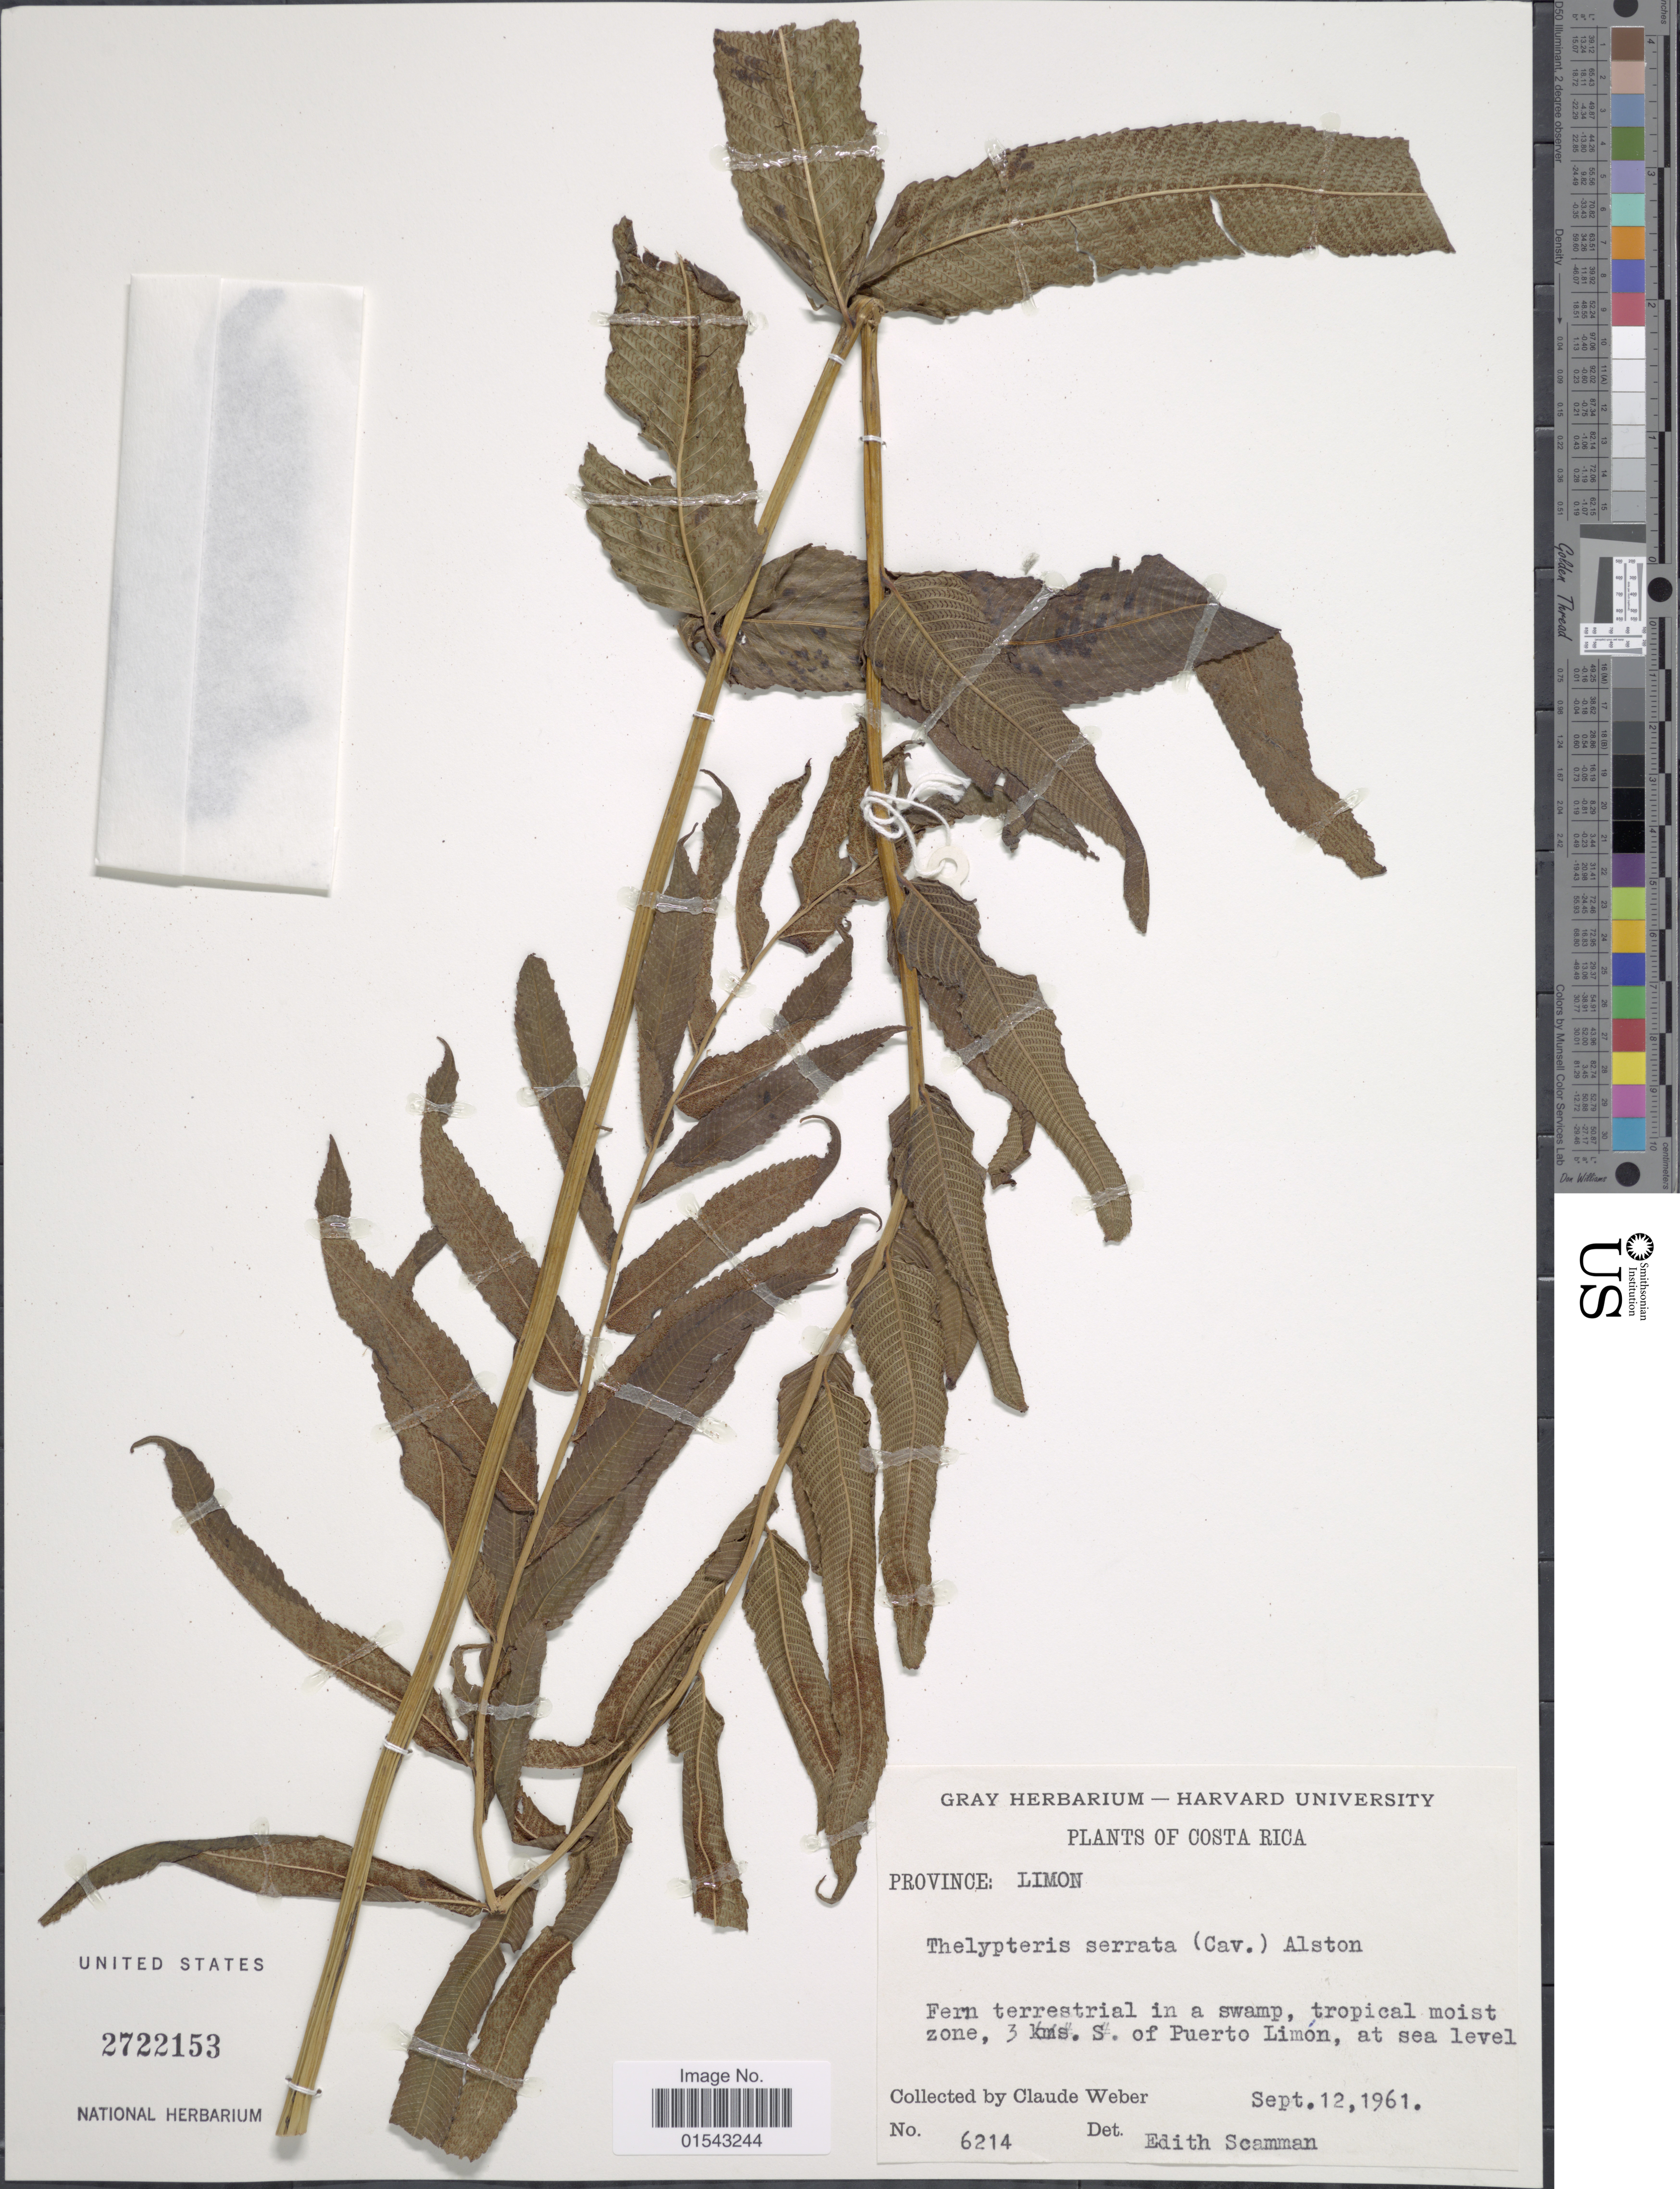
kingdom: Plantae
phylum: Tracheophyta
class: Polypodiopsida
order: Polypodiales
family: Thelypteridaceae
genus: Meniscium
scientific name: Meniscium serratum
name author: Cav.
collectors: C. I. Weber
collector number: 6214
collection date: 1961-09-12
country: Costa Rica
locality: Costa Rica, Province: Limon, 3 kms. S. of Puerto Limon, at sea level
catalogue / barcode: US 2722153